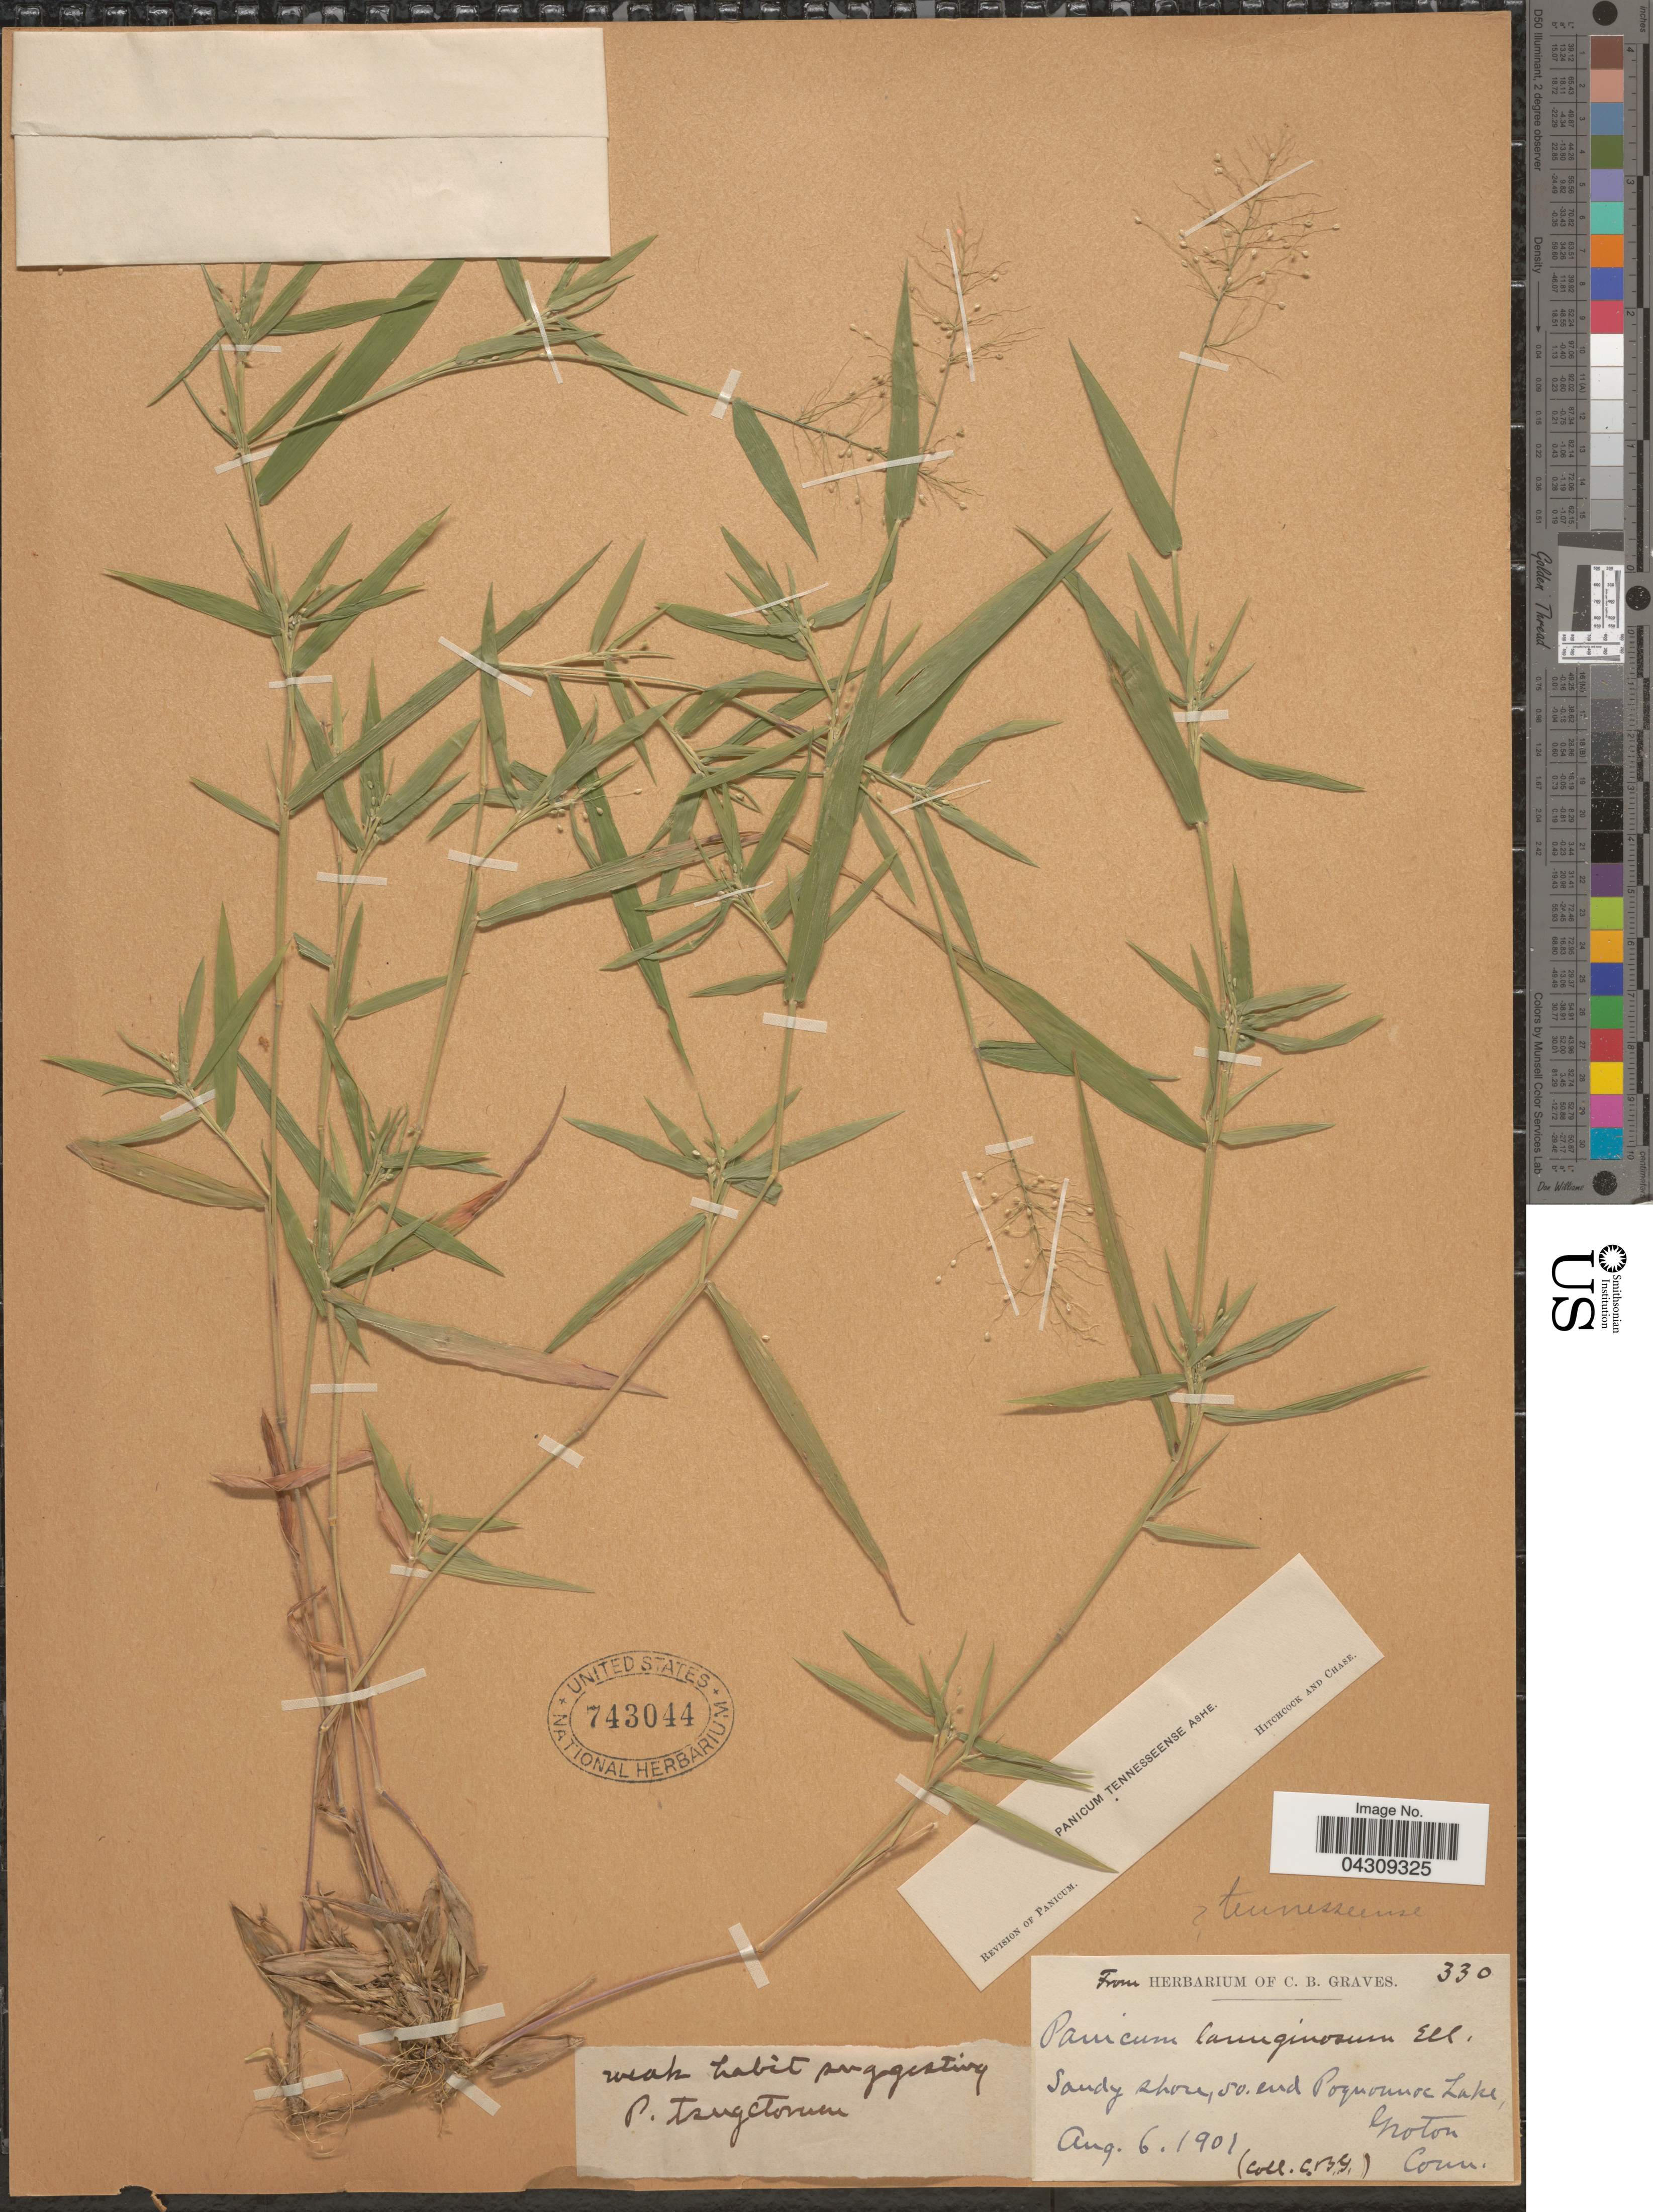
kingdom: Plantae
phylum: Tracheophyta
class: Liliopsida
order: Poales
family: Poaceae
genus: Dichanthelium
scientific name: Dichanthelium acuminatum var. acuminatum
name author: (Sw.) Gould & C.A. Clark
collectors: C. Graves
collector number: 330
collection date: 1901-08-06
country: United States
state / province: Connecticut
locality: Sandy shore, so. end Poquonnoc Lake, Groton.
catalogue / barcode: US 743044